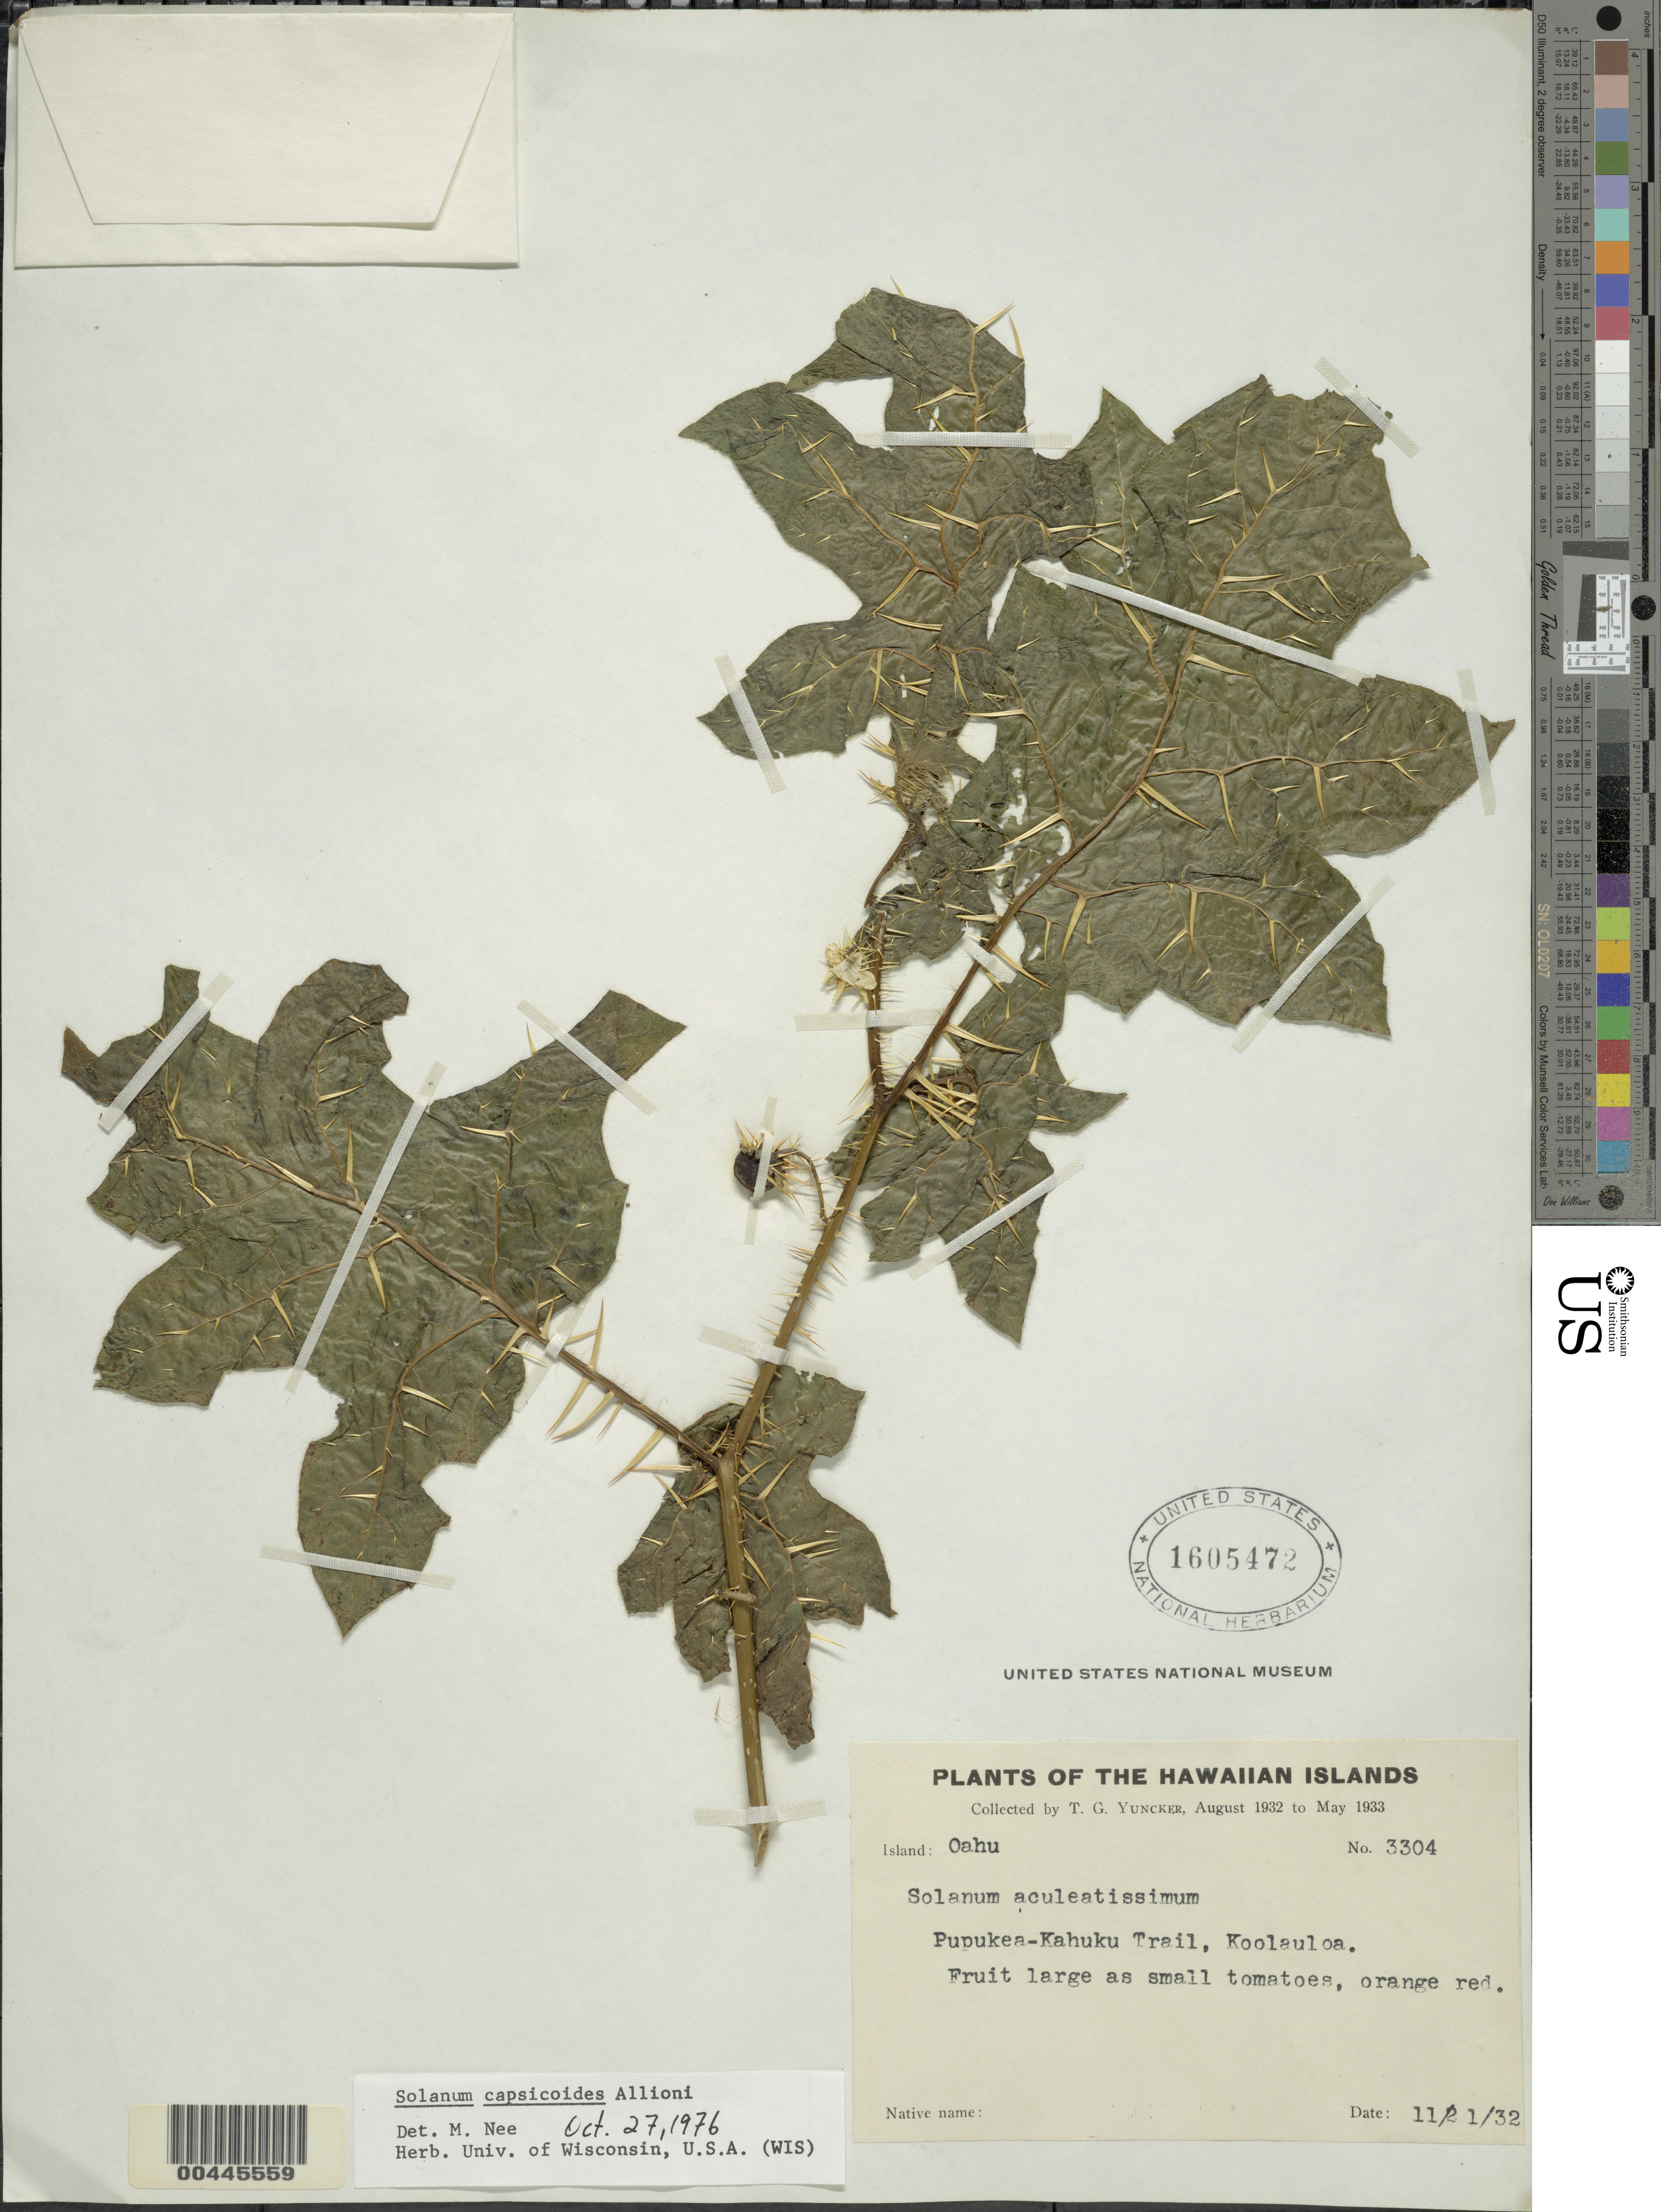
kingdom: Plantae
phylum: Tracheophyta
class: Magnoliopsida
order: Solanales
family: Solanaceae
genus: Solanum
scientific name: Solanum capsicoides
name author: All.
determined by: Nee, Michael H.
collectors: T. G. Yuncker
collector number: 3304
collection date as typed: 21 Nov 1932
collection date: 1932-11-21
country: United States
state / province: Hawaii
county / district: Honolulu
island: Oahu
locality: Pupukea-Kahuku Trail, Koolauloa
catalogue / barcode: US 1605472